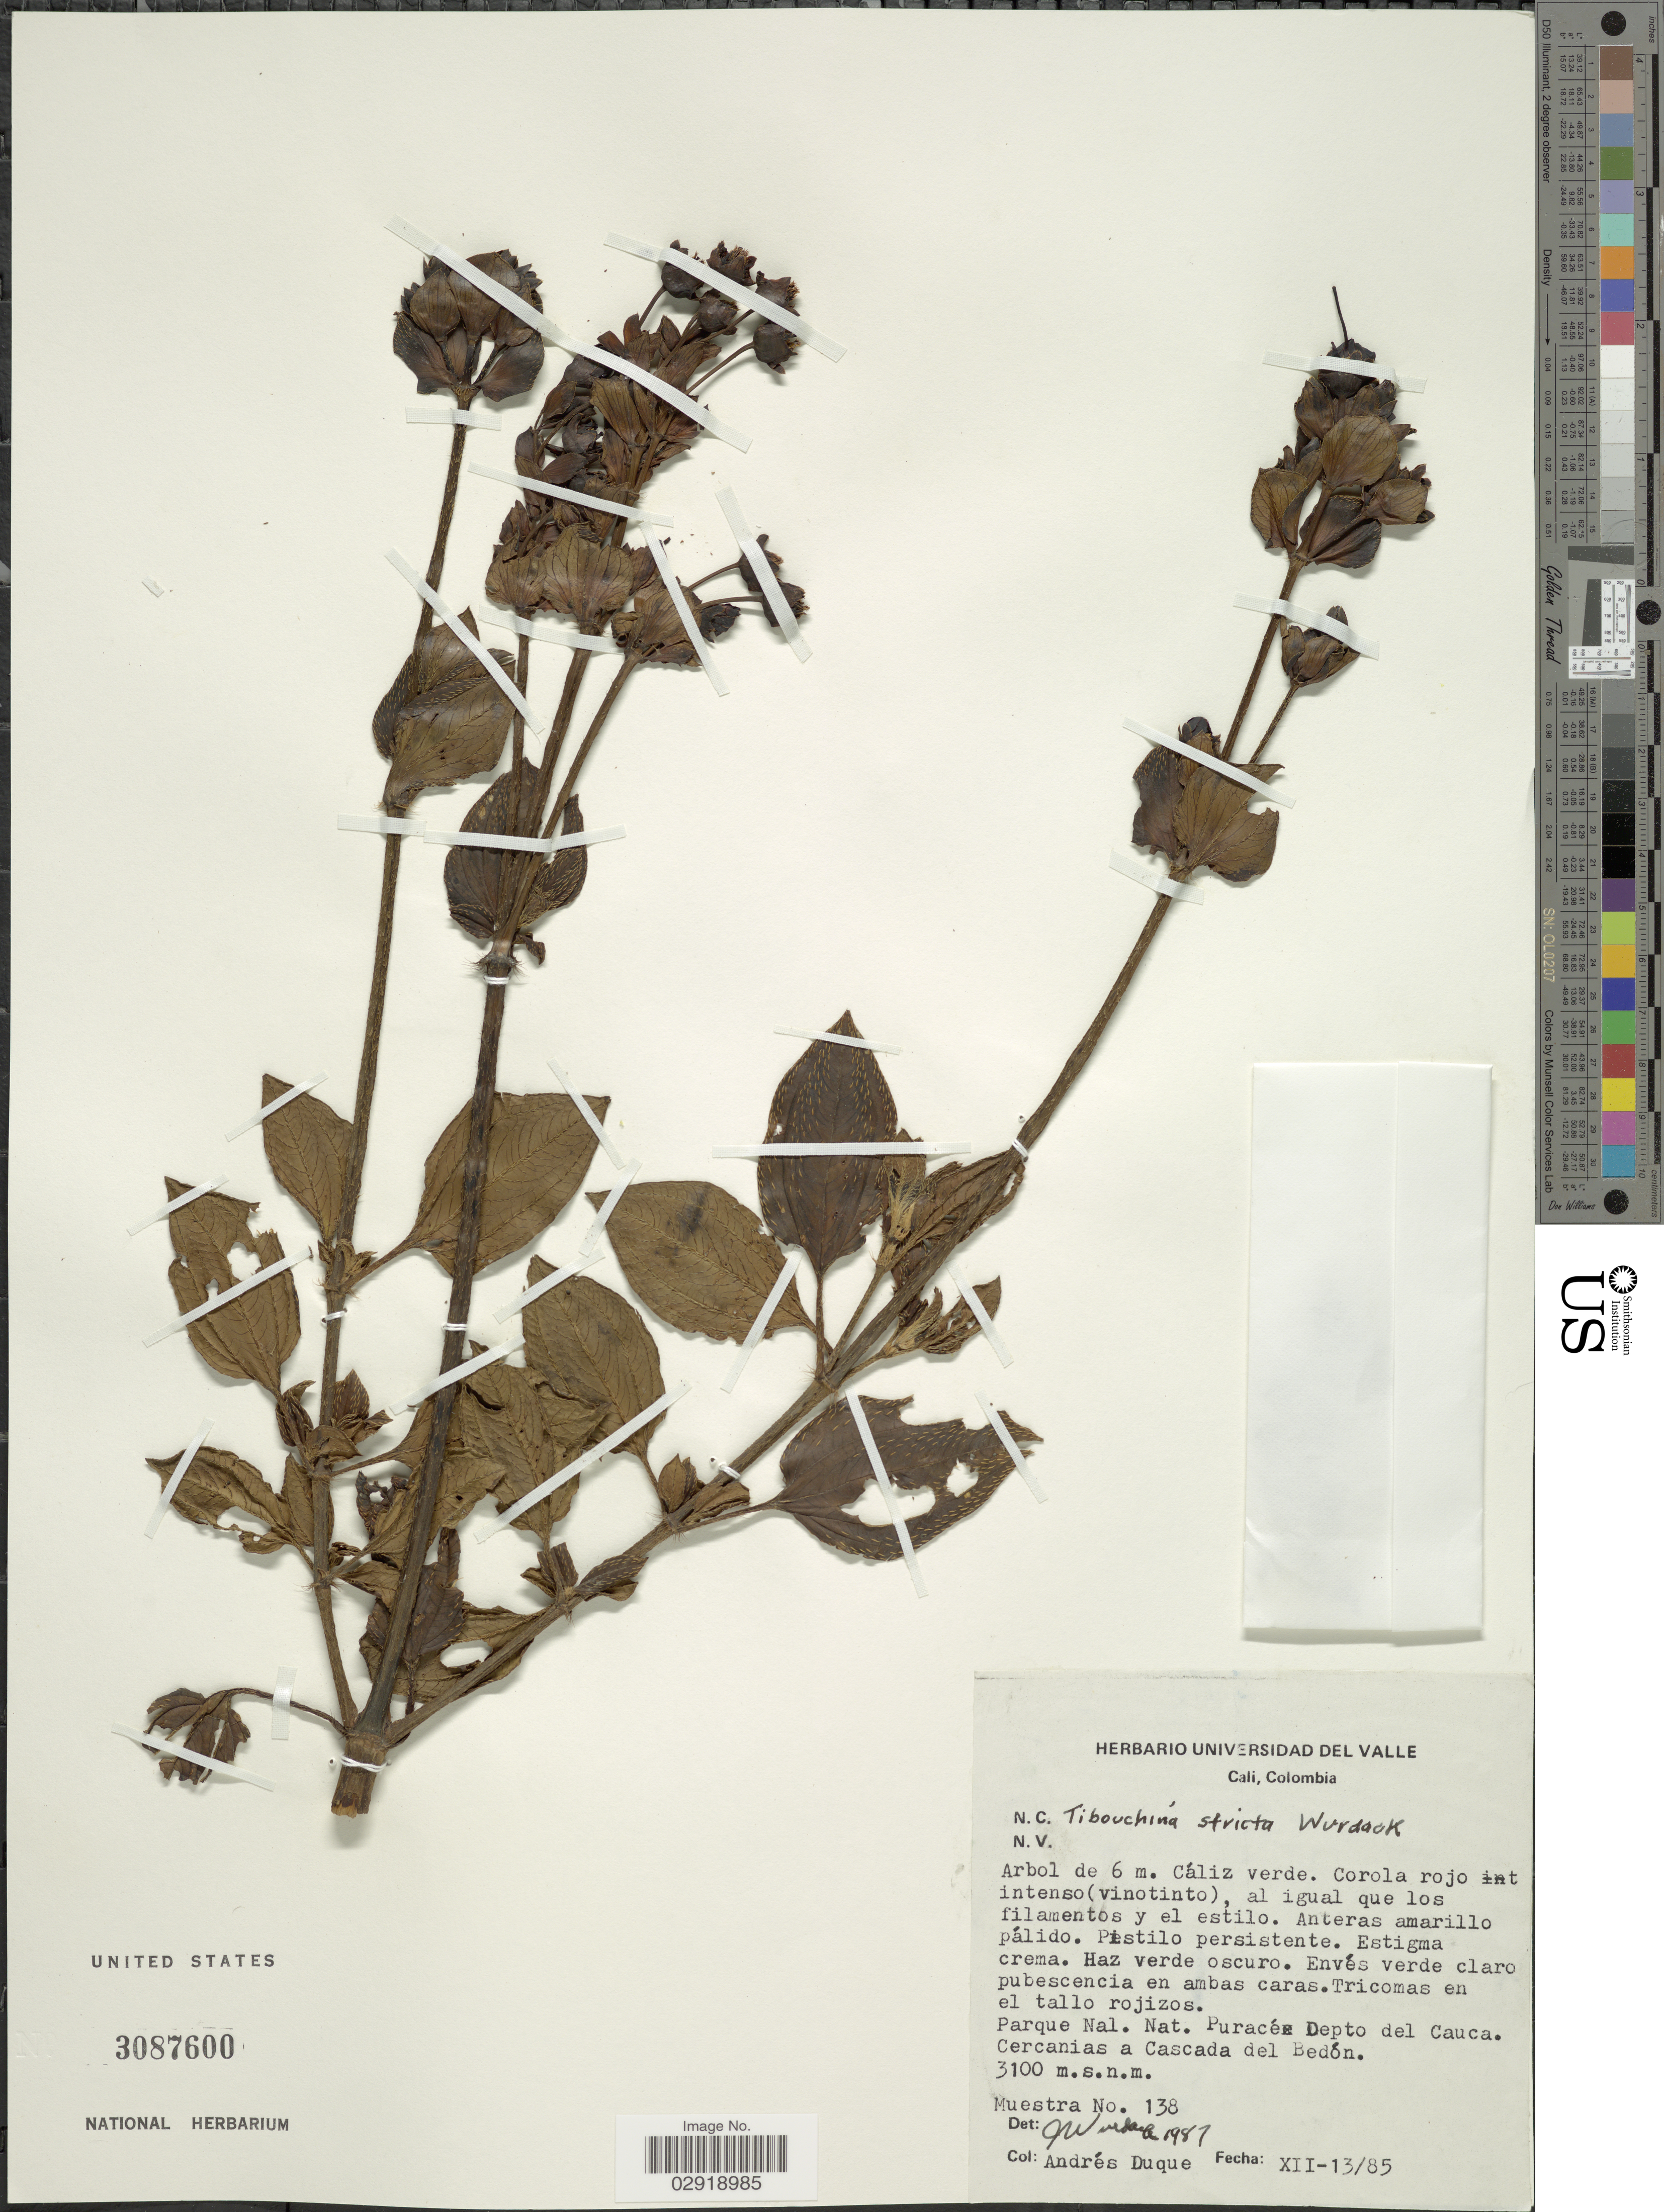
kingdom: Plantae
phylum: Tracheophyta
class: Magnoliopsida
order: Myrtales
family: Melastomataceae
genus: Chaetogastra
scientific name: Chaetogastra alata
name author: P.J.F. Guim. & Michelang.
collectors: A. Duque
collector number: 138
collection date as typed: Transcribed d/m/y: 13/12/85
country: Colombia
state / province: Cauca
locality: Parque Nal. Nat. Puracé Depto del Cauca. Cercanias a Cascada del Bedón.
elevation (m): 3100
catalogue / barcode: US 3087600